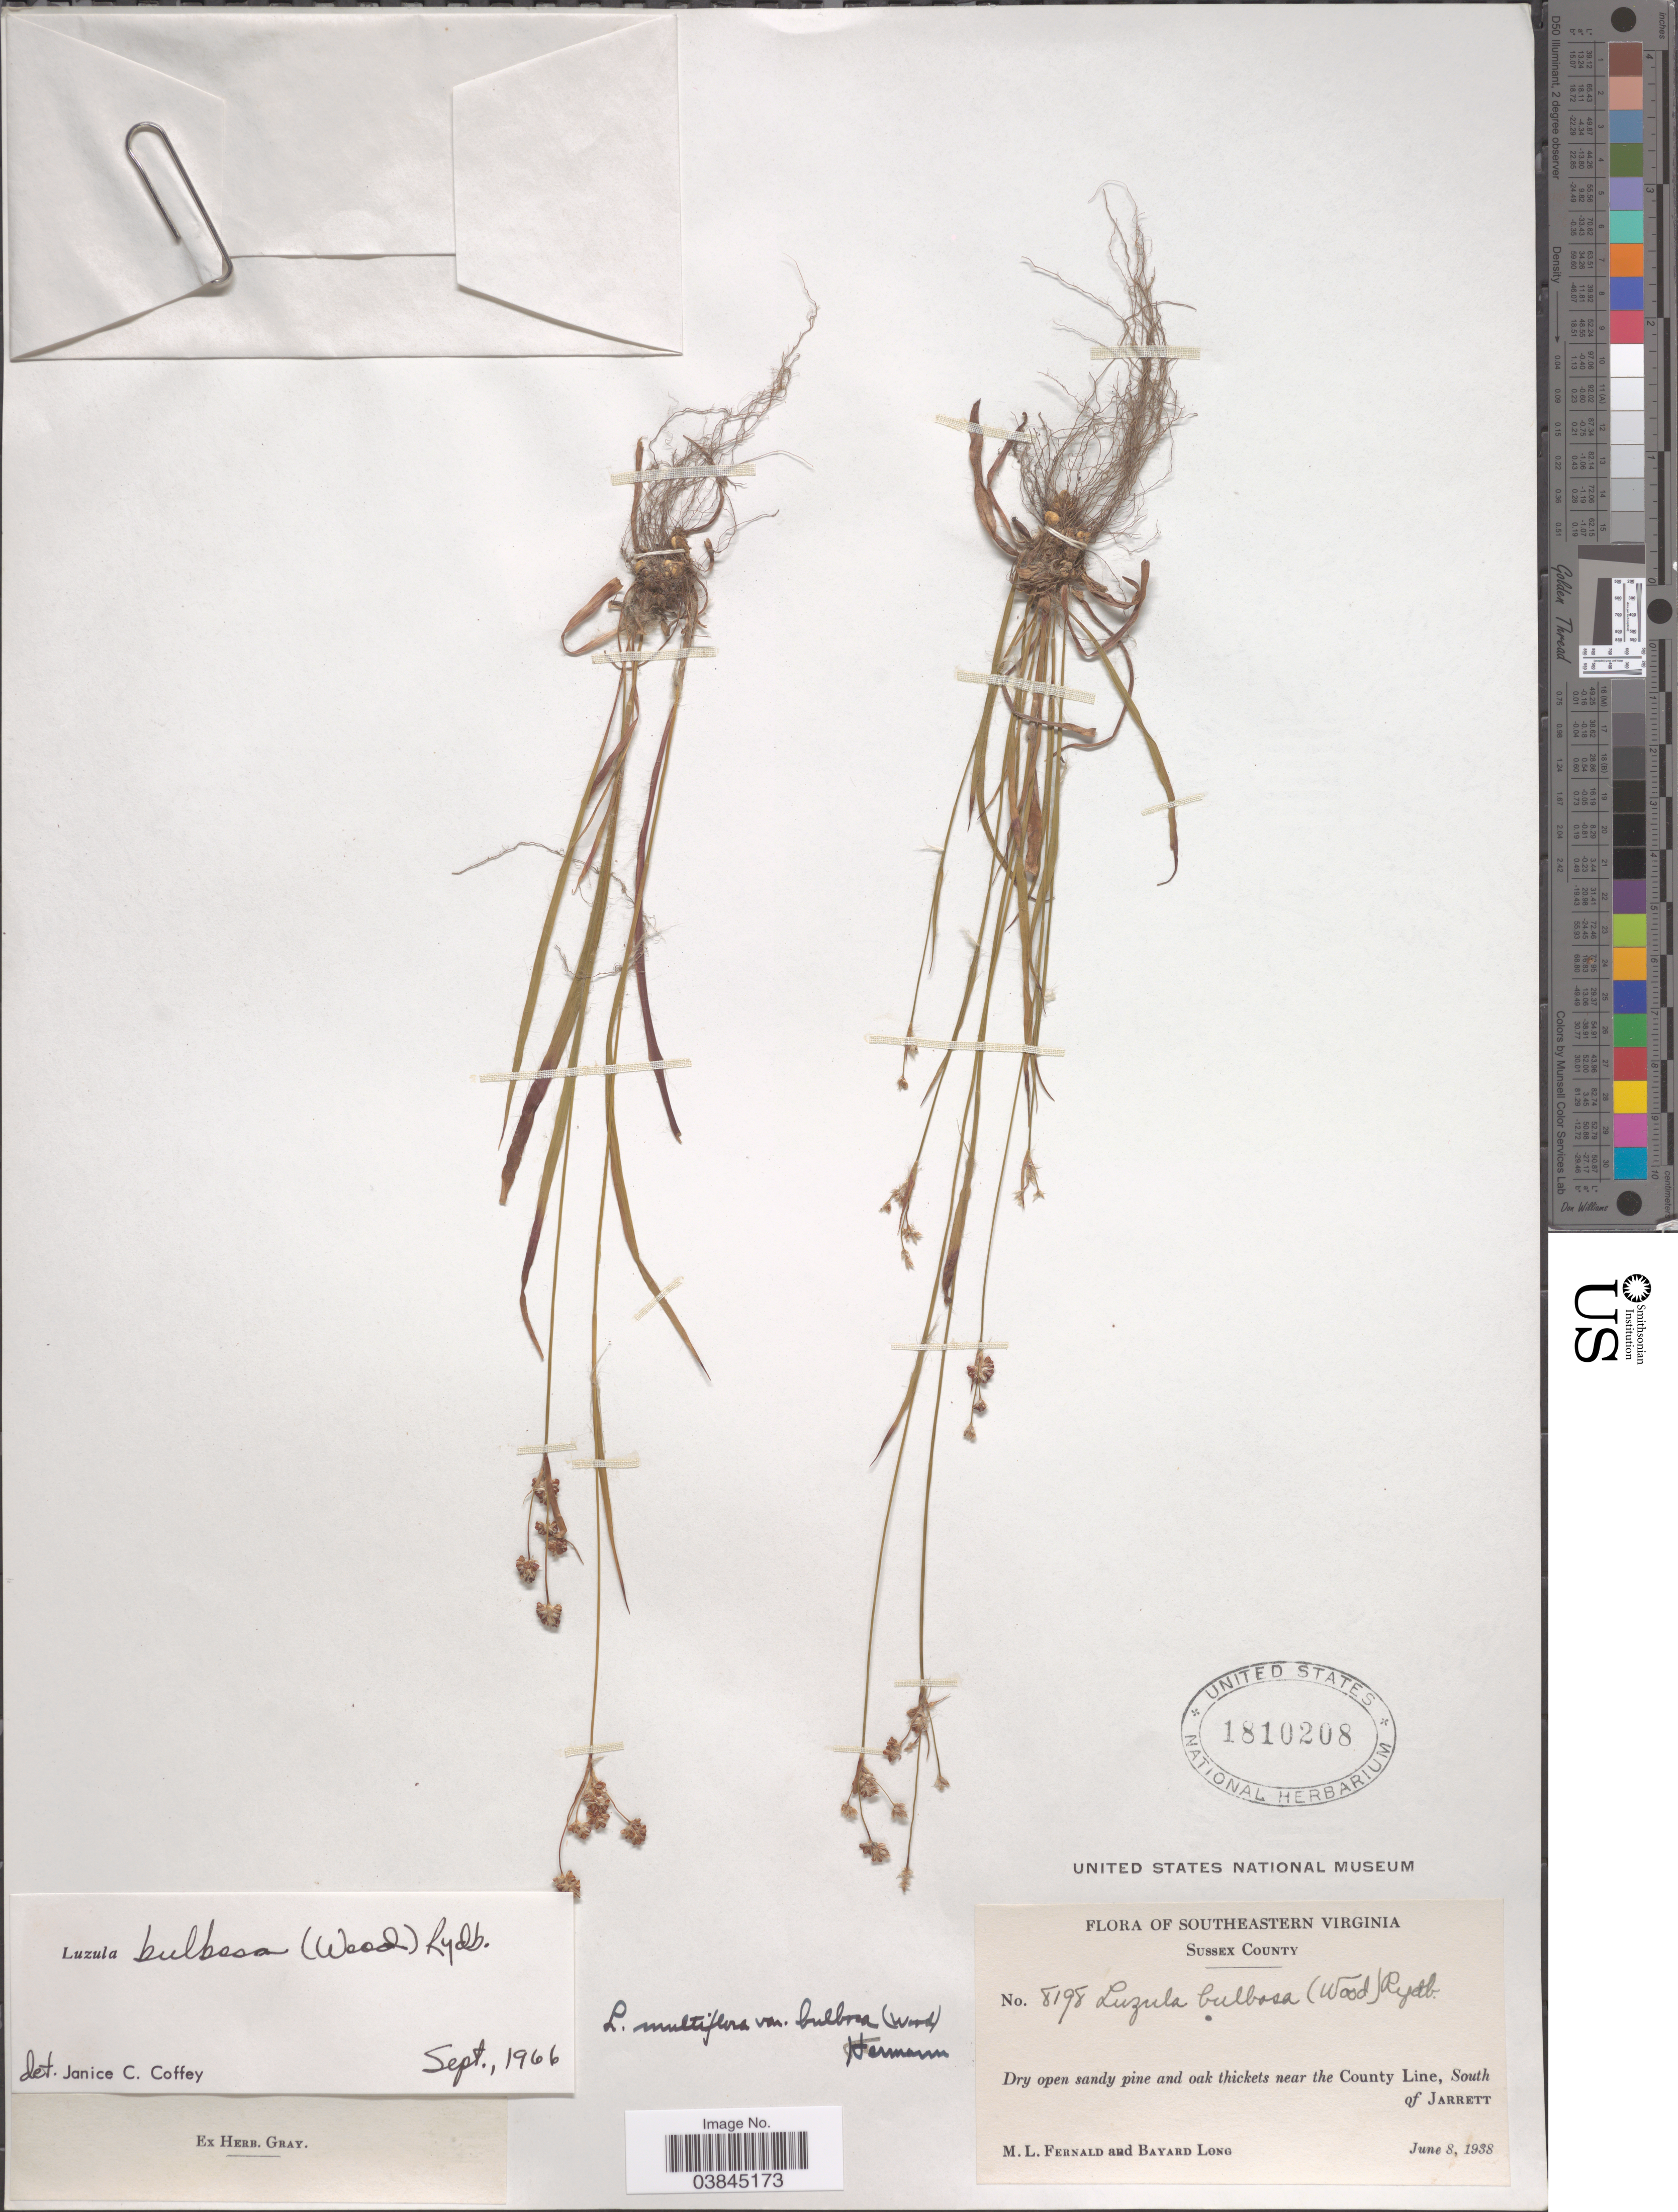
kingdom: Plantae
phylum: Tracheophyta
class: Liliopsida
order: Poales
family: Juncaceae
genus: Luzula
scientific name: Luzula bulbosa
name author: (Alph. Wood) Smyth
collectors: M. L. Fernald & B. Long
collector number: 8198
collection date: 1938-06-08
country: United States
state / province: Virginia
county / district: Sussex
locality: Southeastern Virginia. Near the County Line, South of Jarrett.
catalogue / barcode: US 1810208